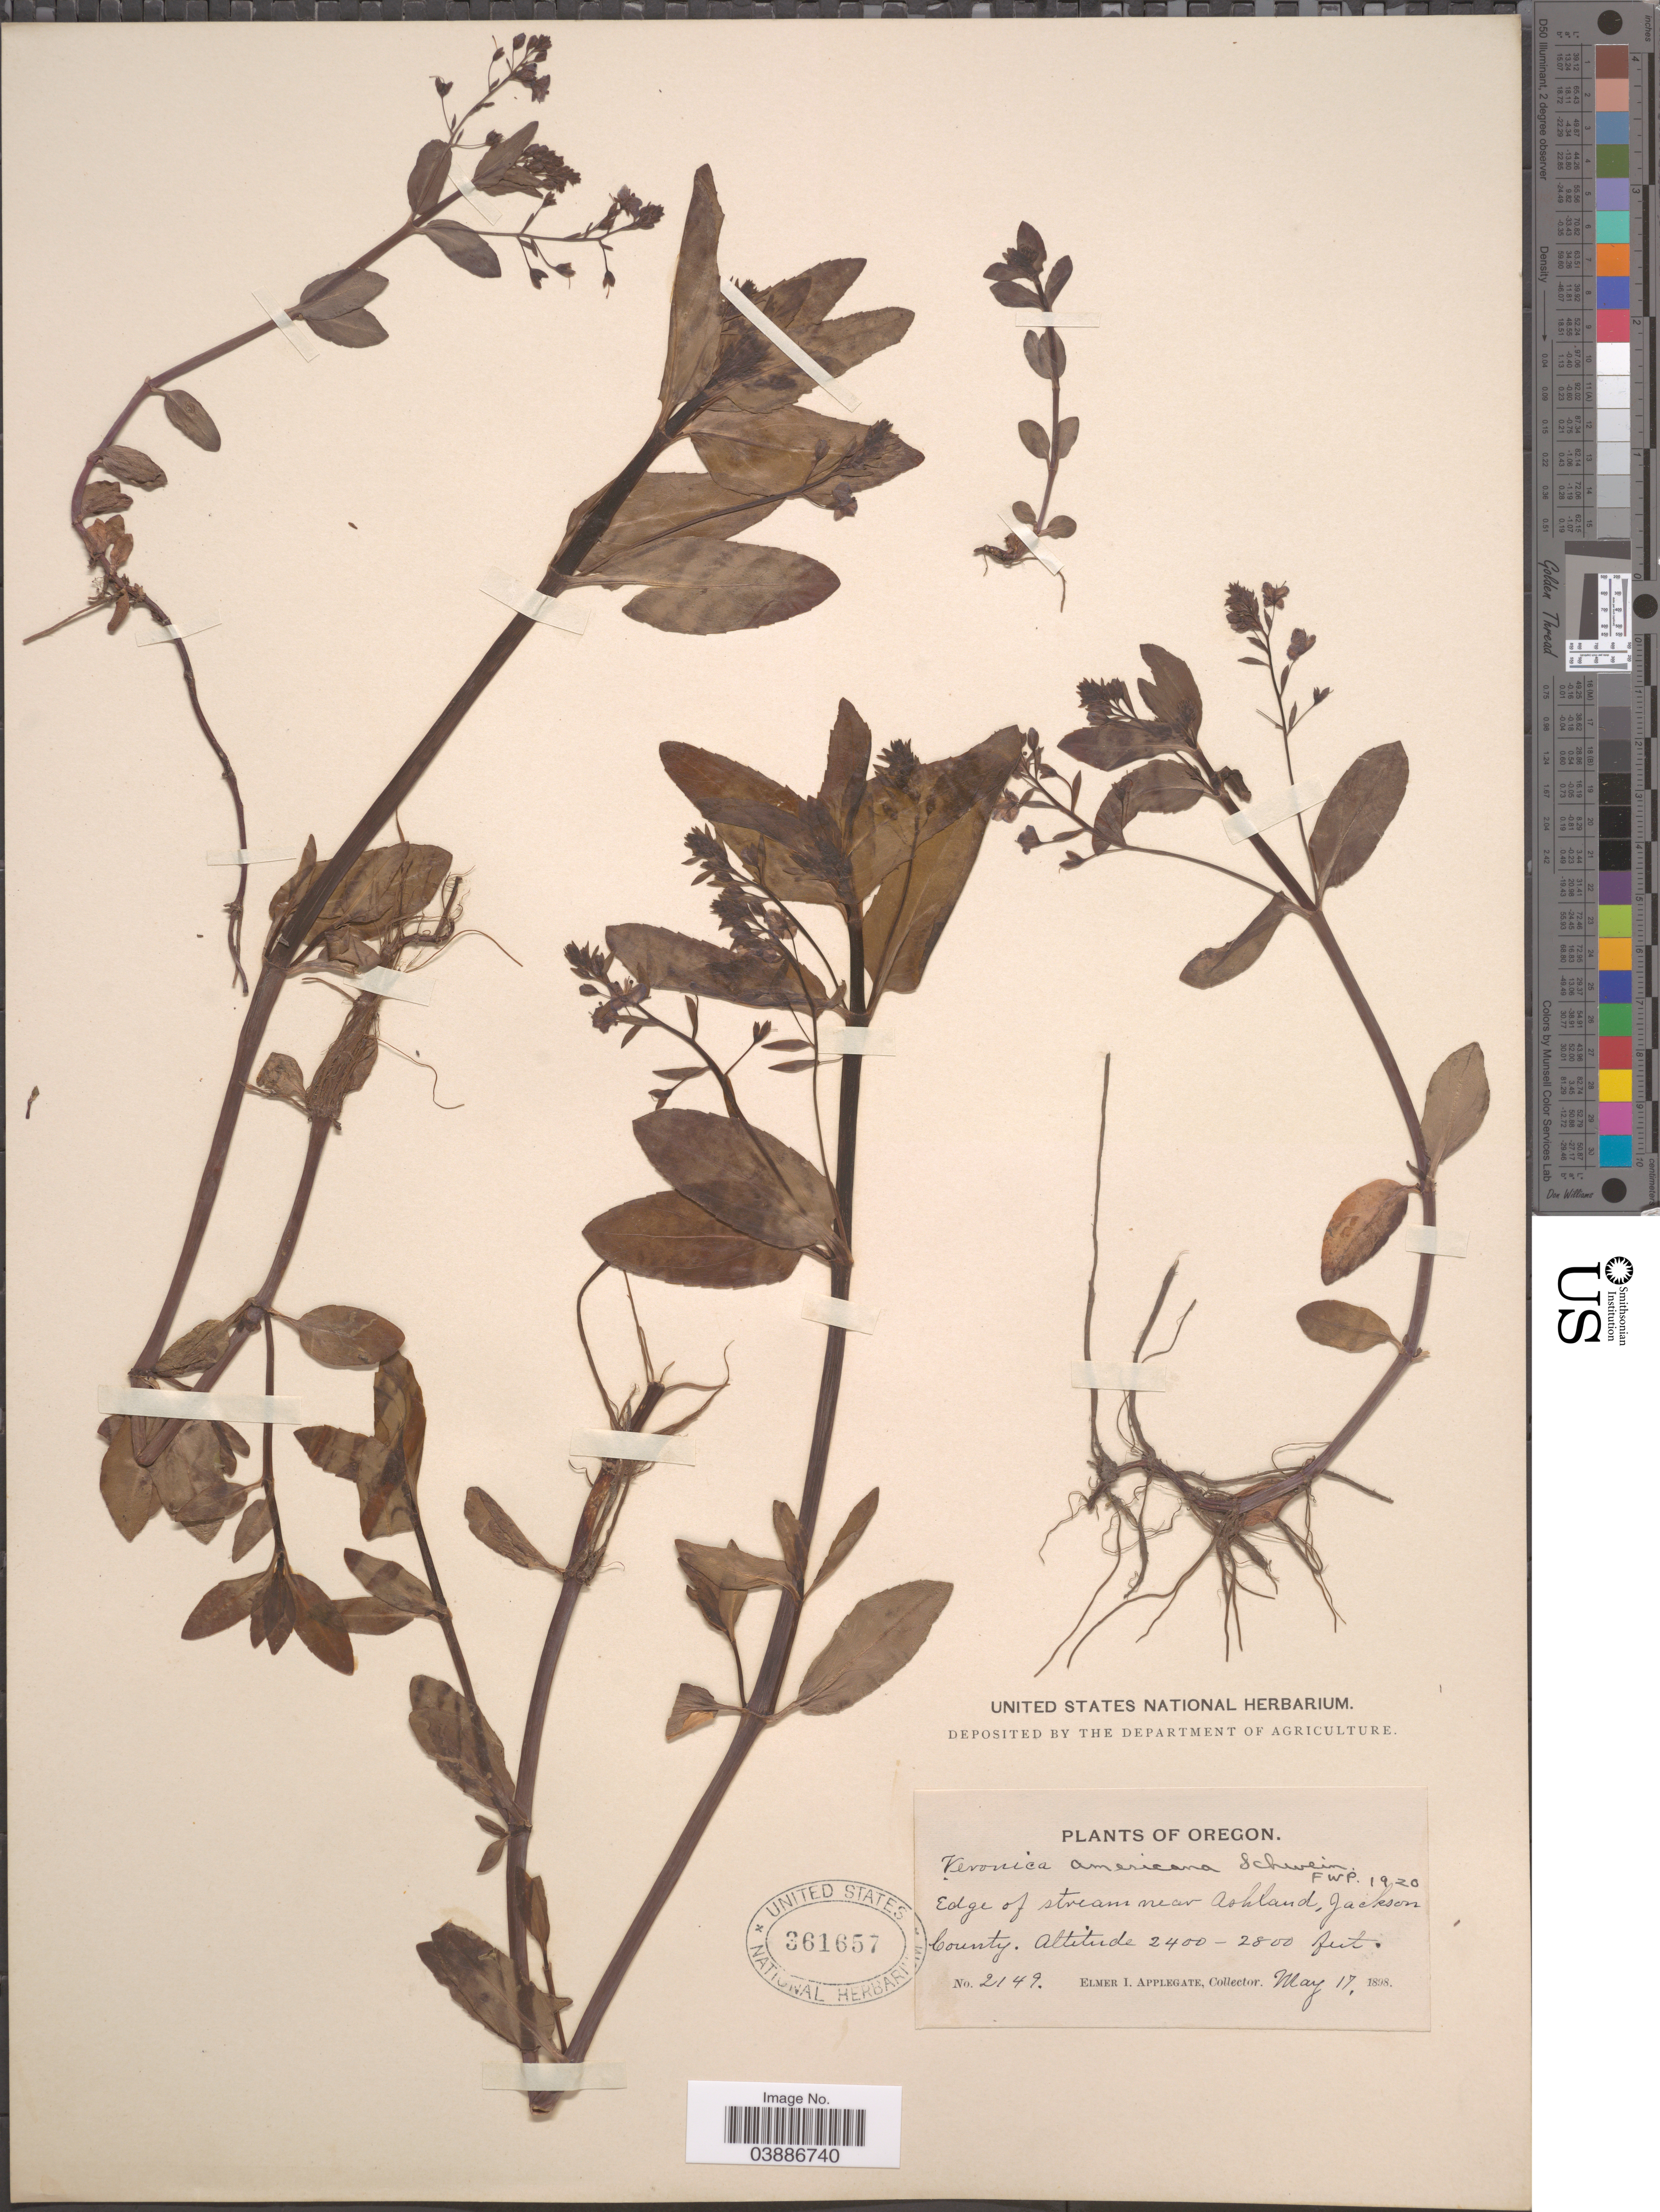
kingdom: Plantae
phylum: Tracheophyta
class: Magnoliopsida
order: Lamiales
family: Plantaginaceae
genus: Veronica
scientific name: Veronica americana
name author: Schwein. ex Benth.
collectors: E. I. Applegate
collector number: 2149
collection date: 1898-05-17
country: United States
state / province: Oregon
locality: Edge of stream near Ashland, Jackson County.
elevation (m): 732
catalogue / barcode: US 361657